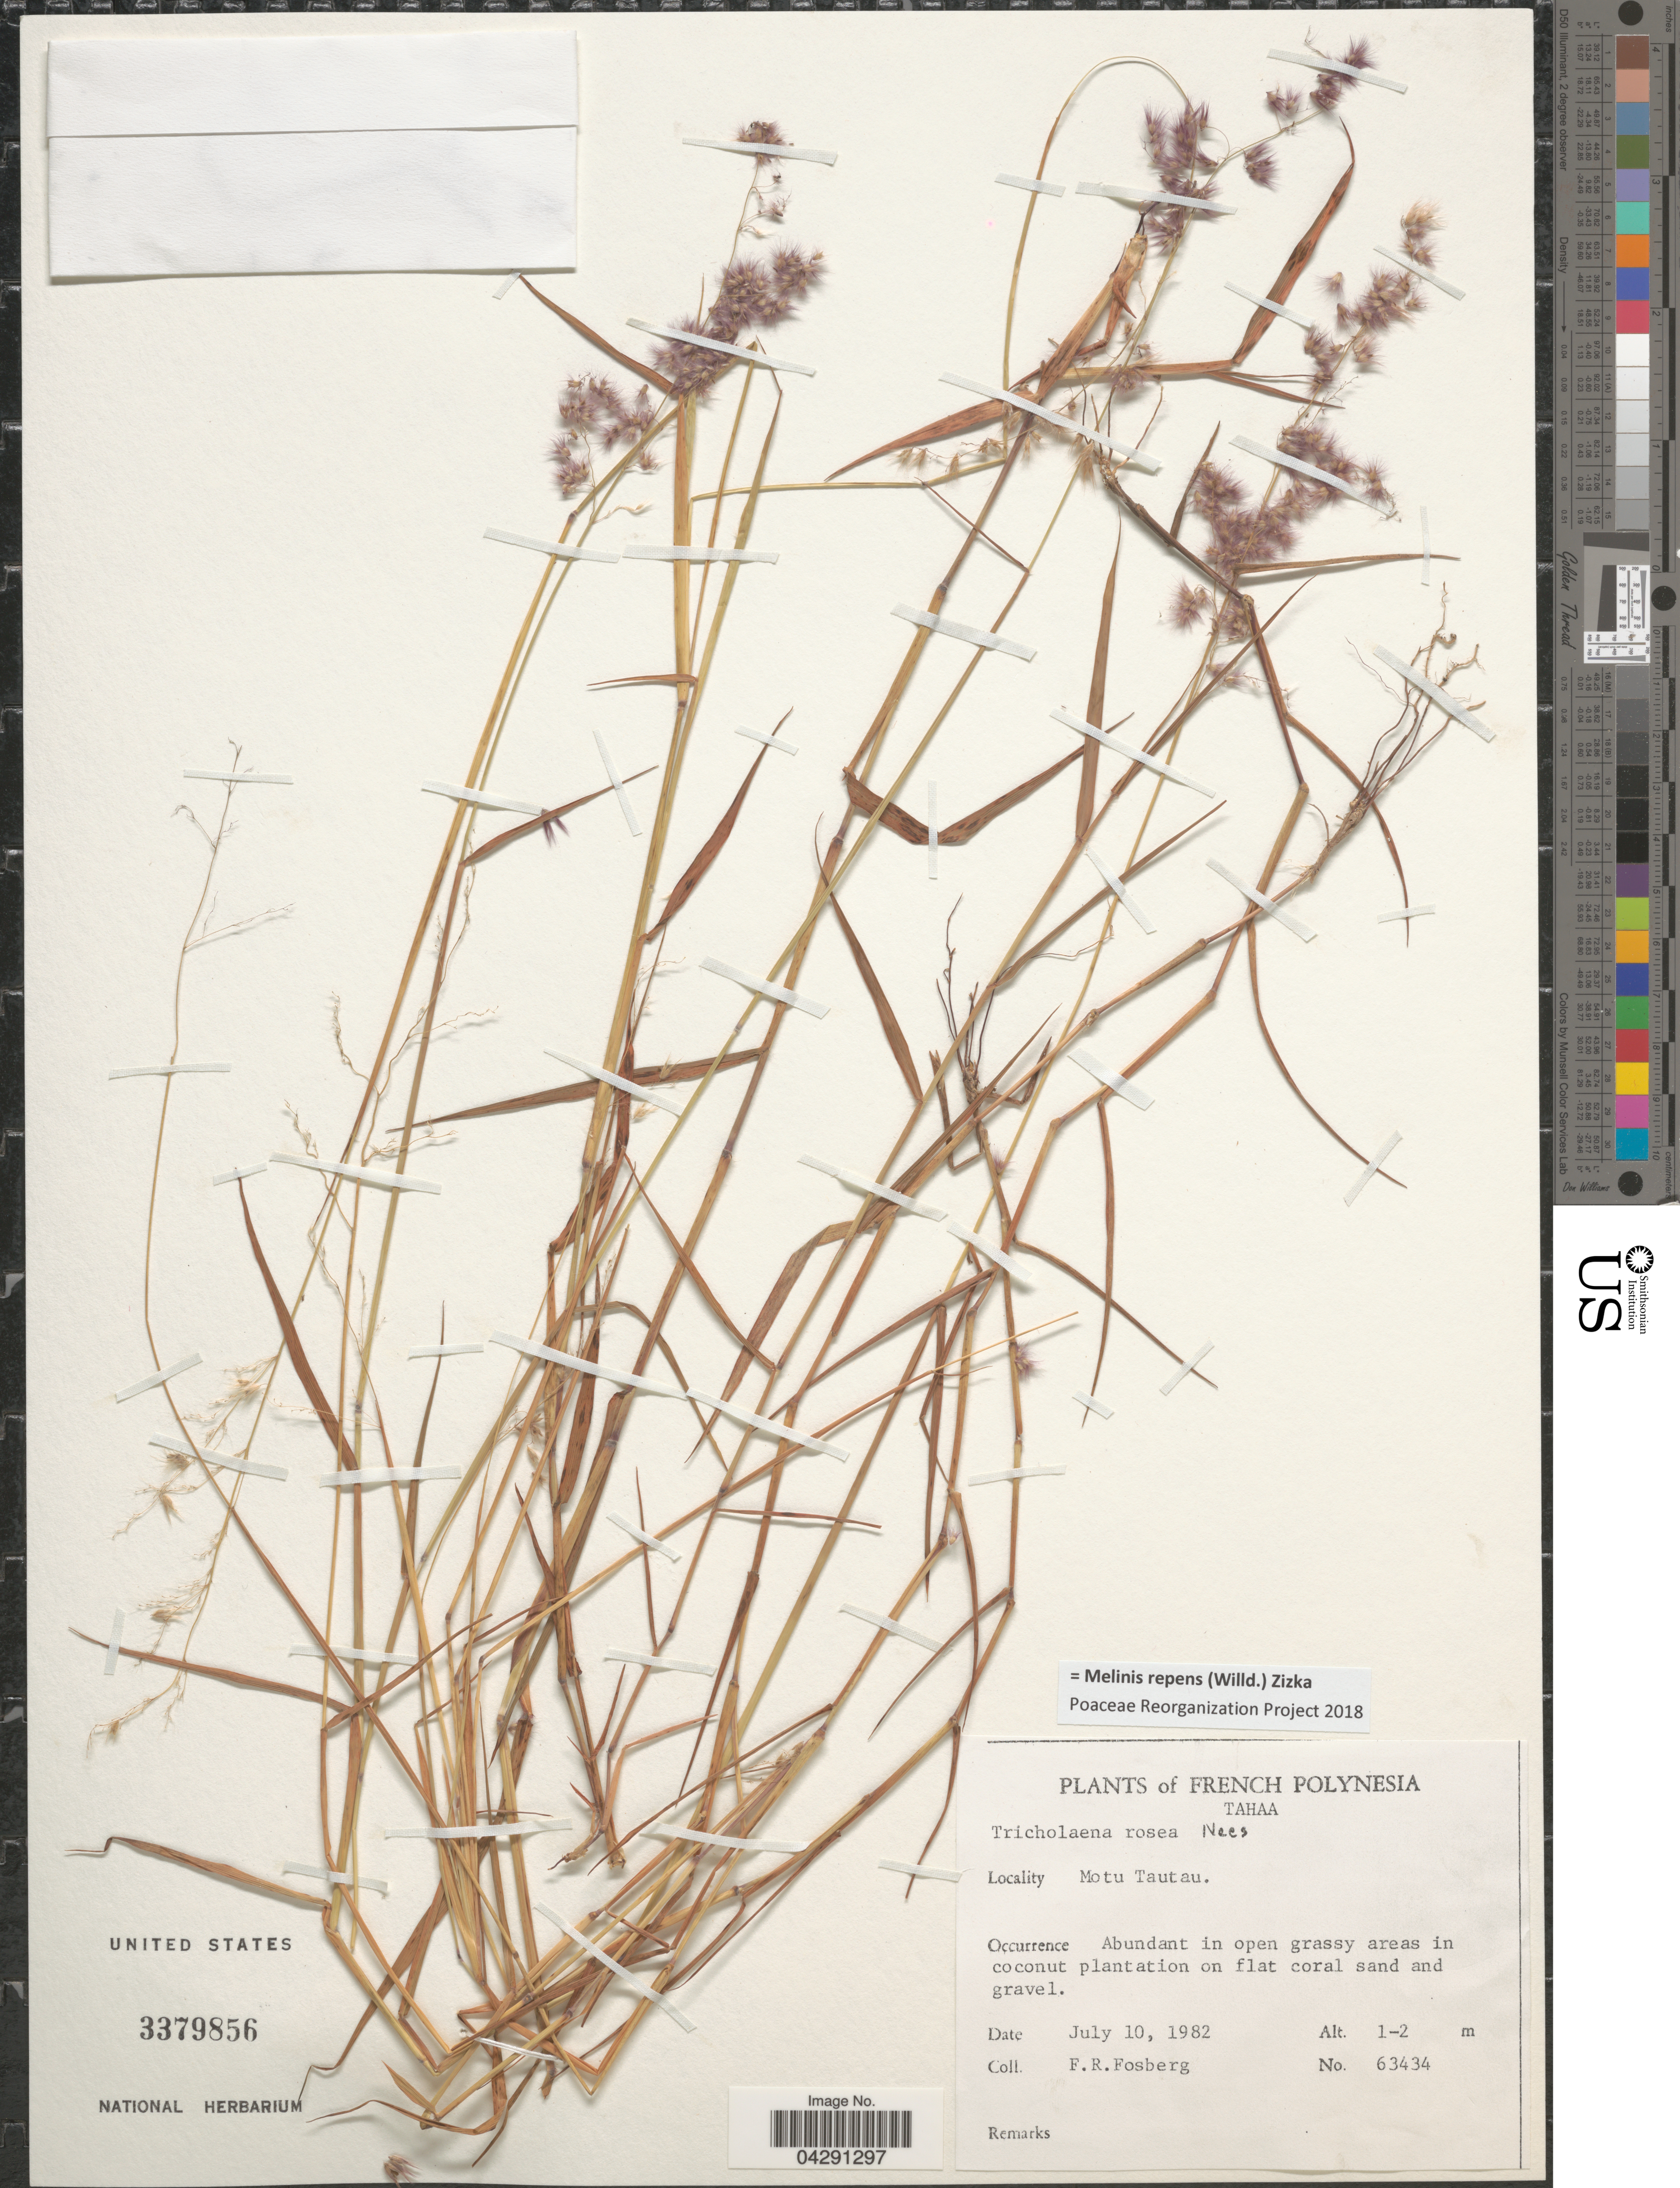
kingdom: Plantae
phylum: Tracheophyta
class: Liliopsida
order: Poales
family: Poaceae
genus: Melinis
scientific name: Melinis repens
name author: (Willd.) Zizka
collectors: F. R. Fosberg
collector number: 63434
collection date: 1982-07-10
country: French Polynesia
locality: Tahaa. Motu Tautau. Abundant in open grassy areas in coconut plantation on flat coral sand and gravel.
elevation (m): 1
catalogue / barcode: US 3379856